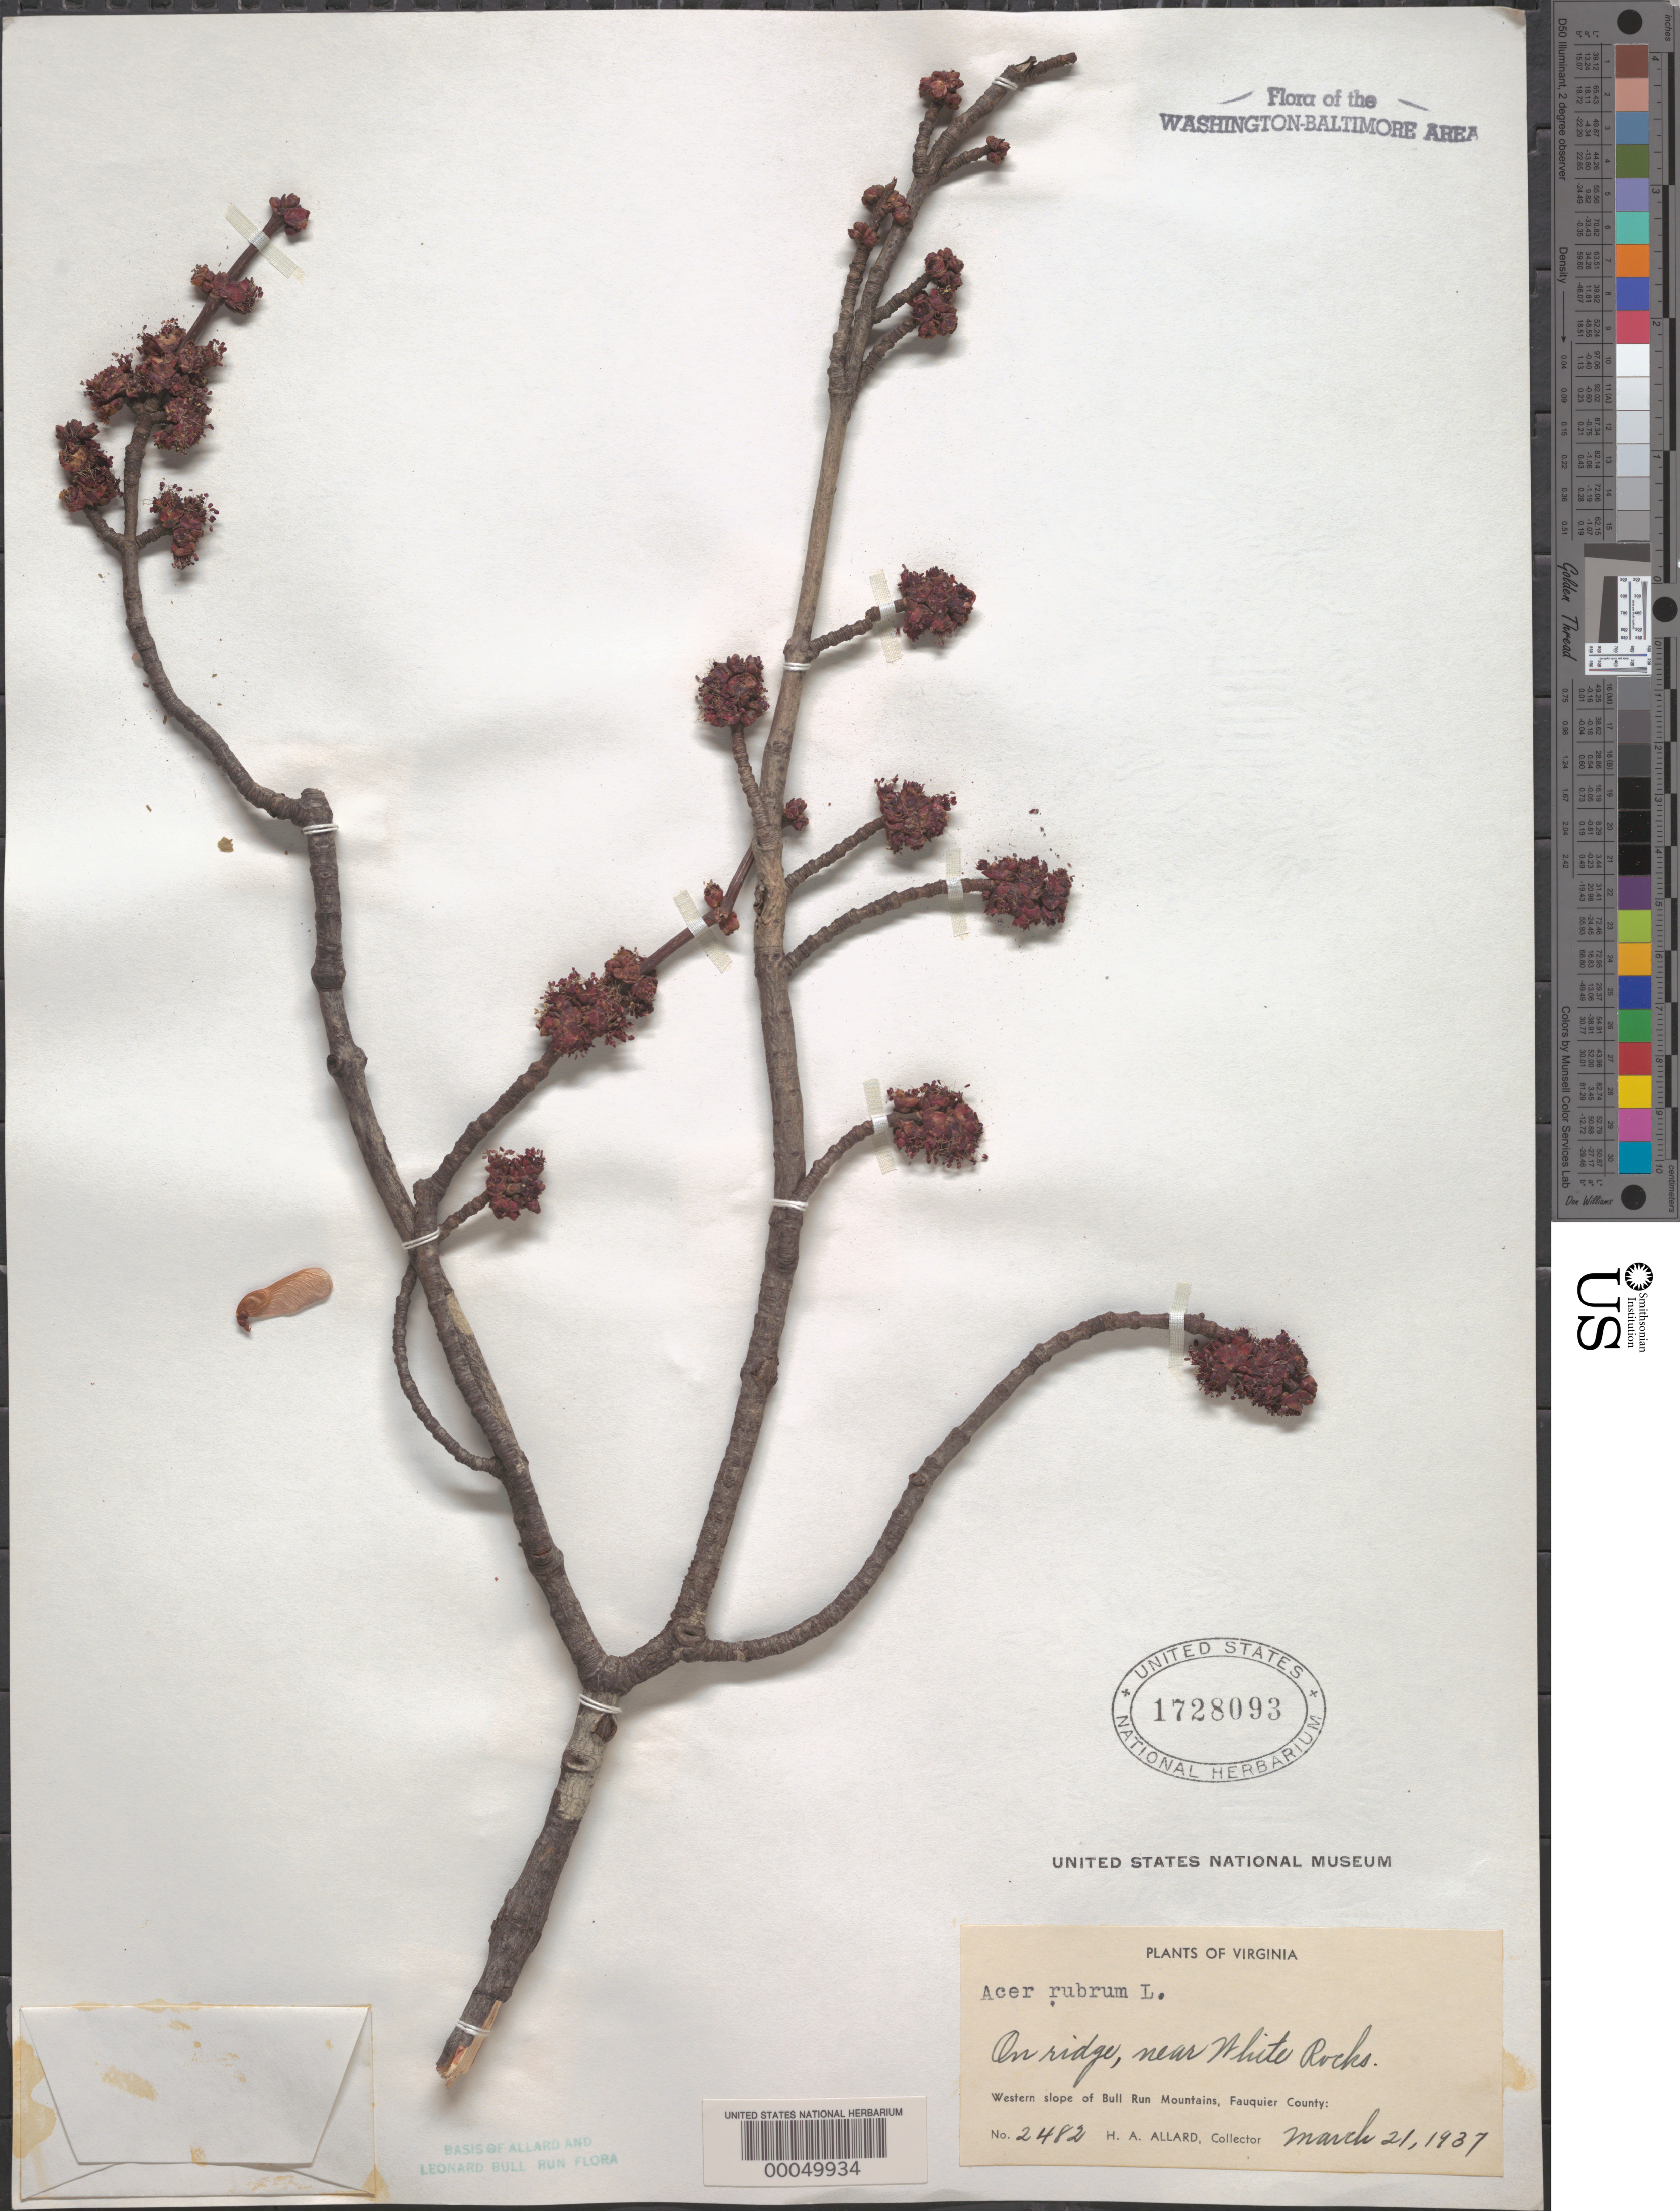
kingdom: Plantae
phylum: Tracheophyta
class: Magnoliopsida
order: Sapindales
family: Sapindaceae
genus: Acer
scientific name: Acer rubrum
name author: L.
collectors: H. A. Allard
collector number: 2482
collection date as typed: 21 Mar 1937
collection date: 1937-03-21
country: United States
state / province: Virginia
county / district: Fauquier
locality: Near White Rocks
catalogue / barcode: US 1728093